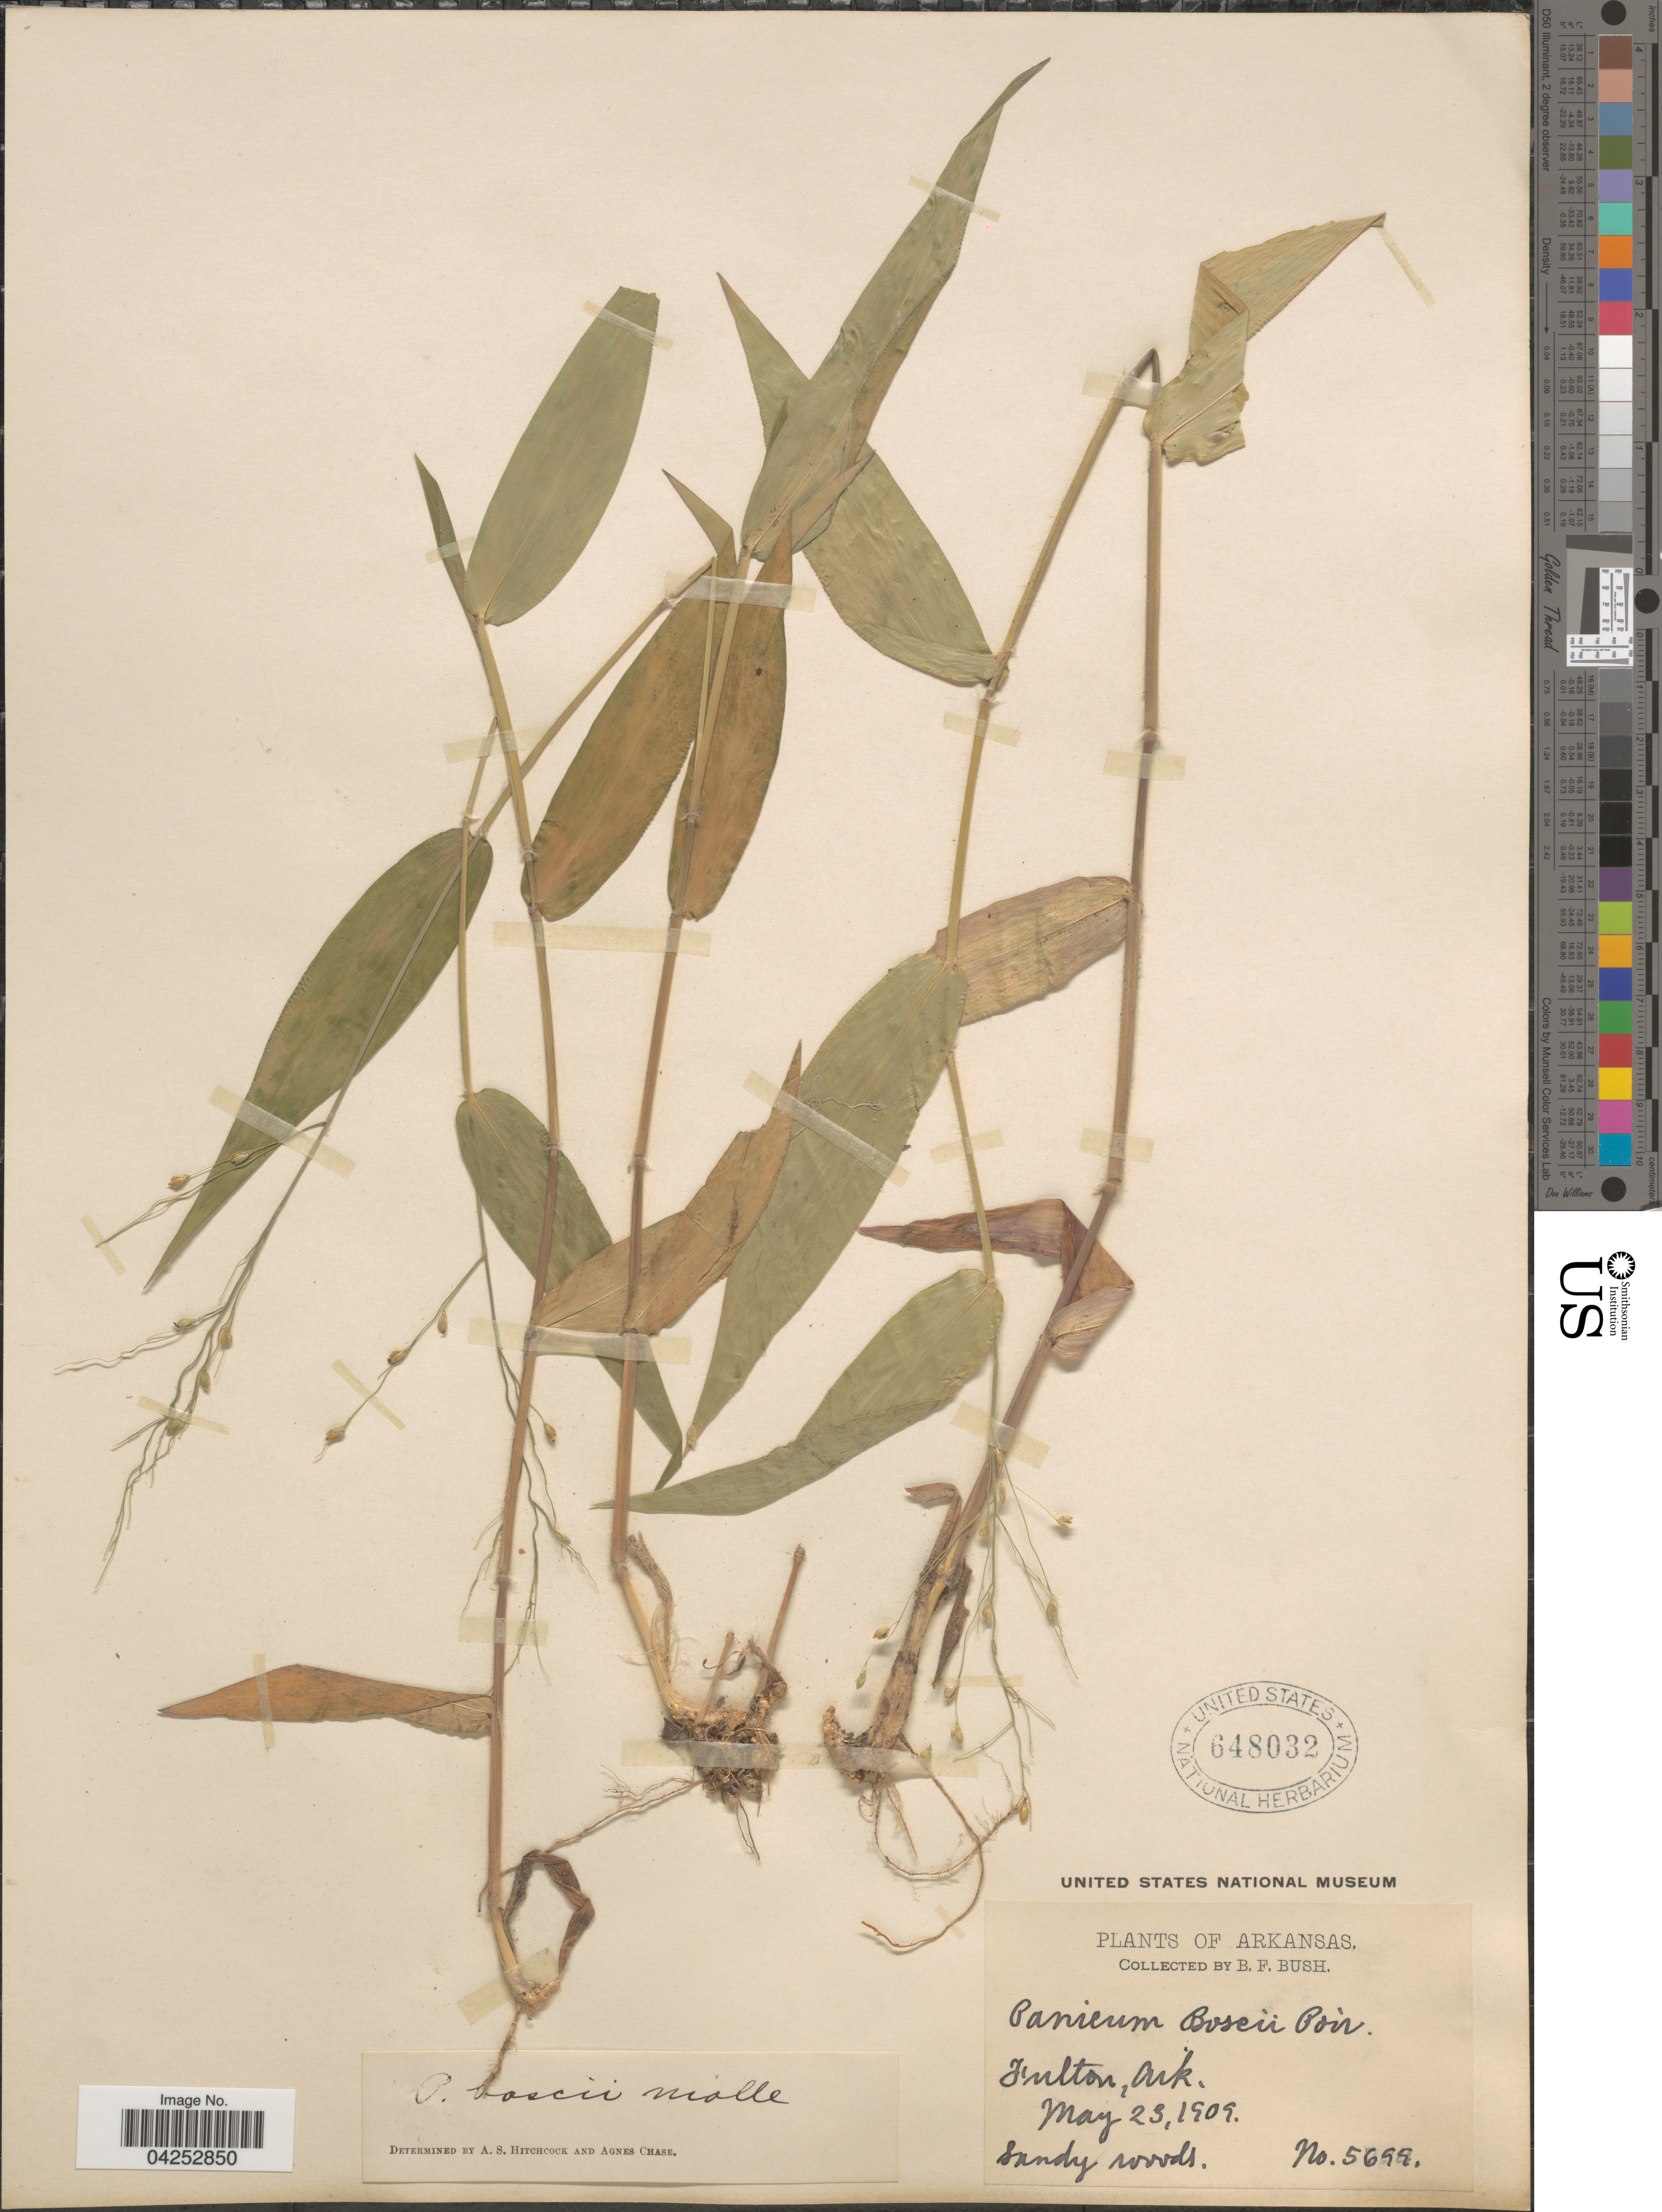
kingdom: Plantae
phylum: Tracheophyta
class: Liliopsida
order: Poales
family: Poaceae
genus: Dichanthelium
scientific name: Dichanthelium boscii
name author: (Poir.) Gould & C.A. Clark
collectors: B. F. Bush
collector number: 5699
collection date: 1909-05-23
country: United States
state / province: Arkansas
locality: Fulton.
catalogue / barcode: US 648032